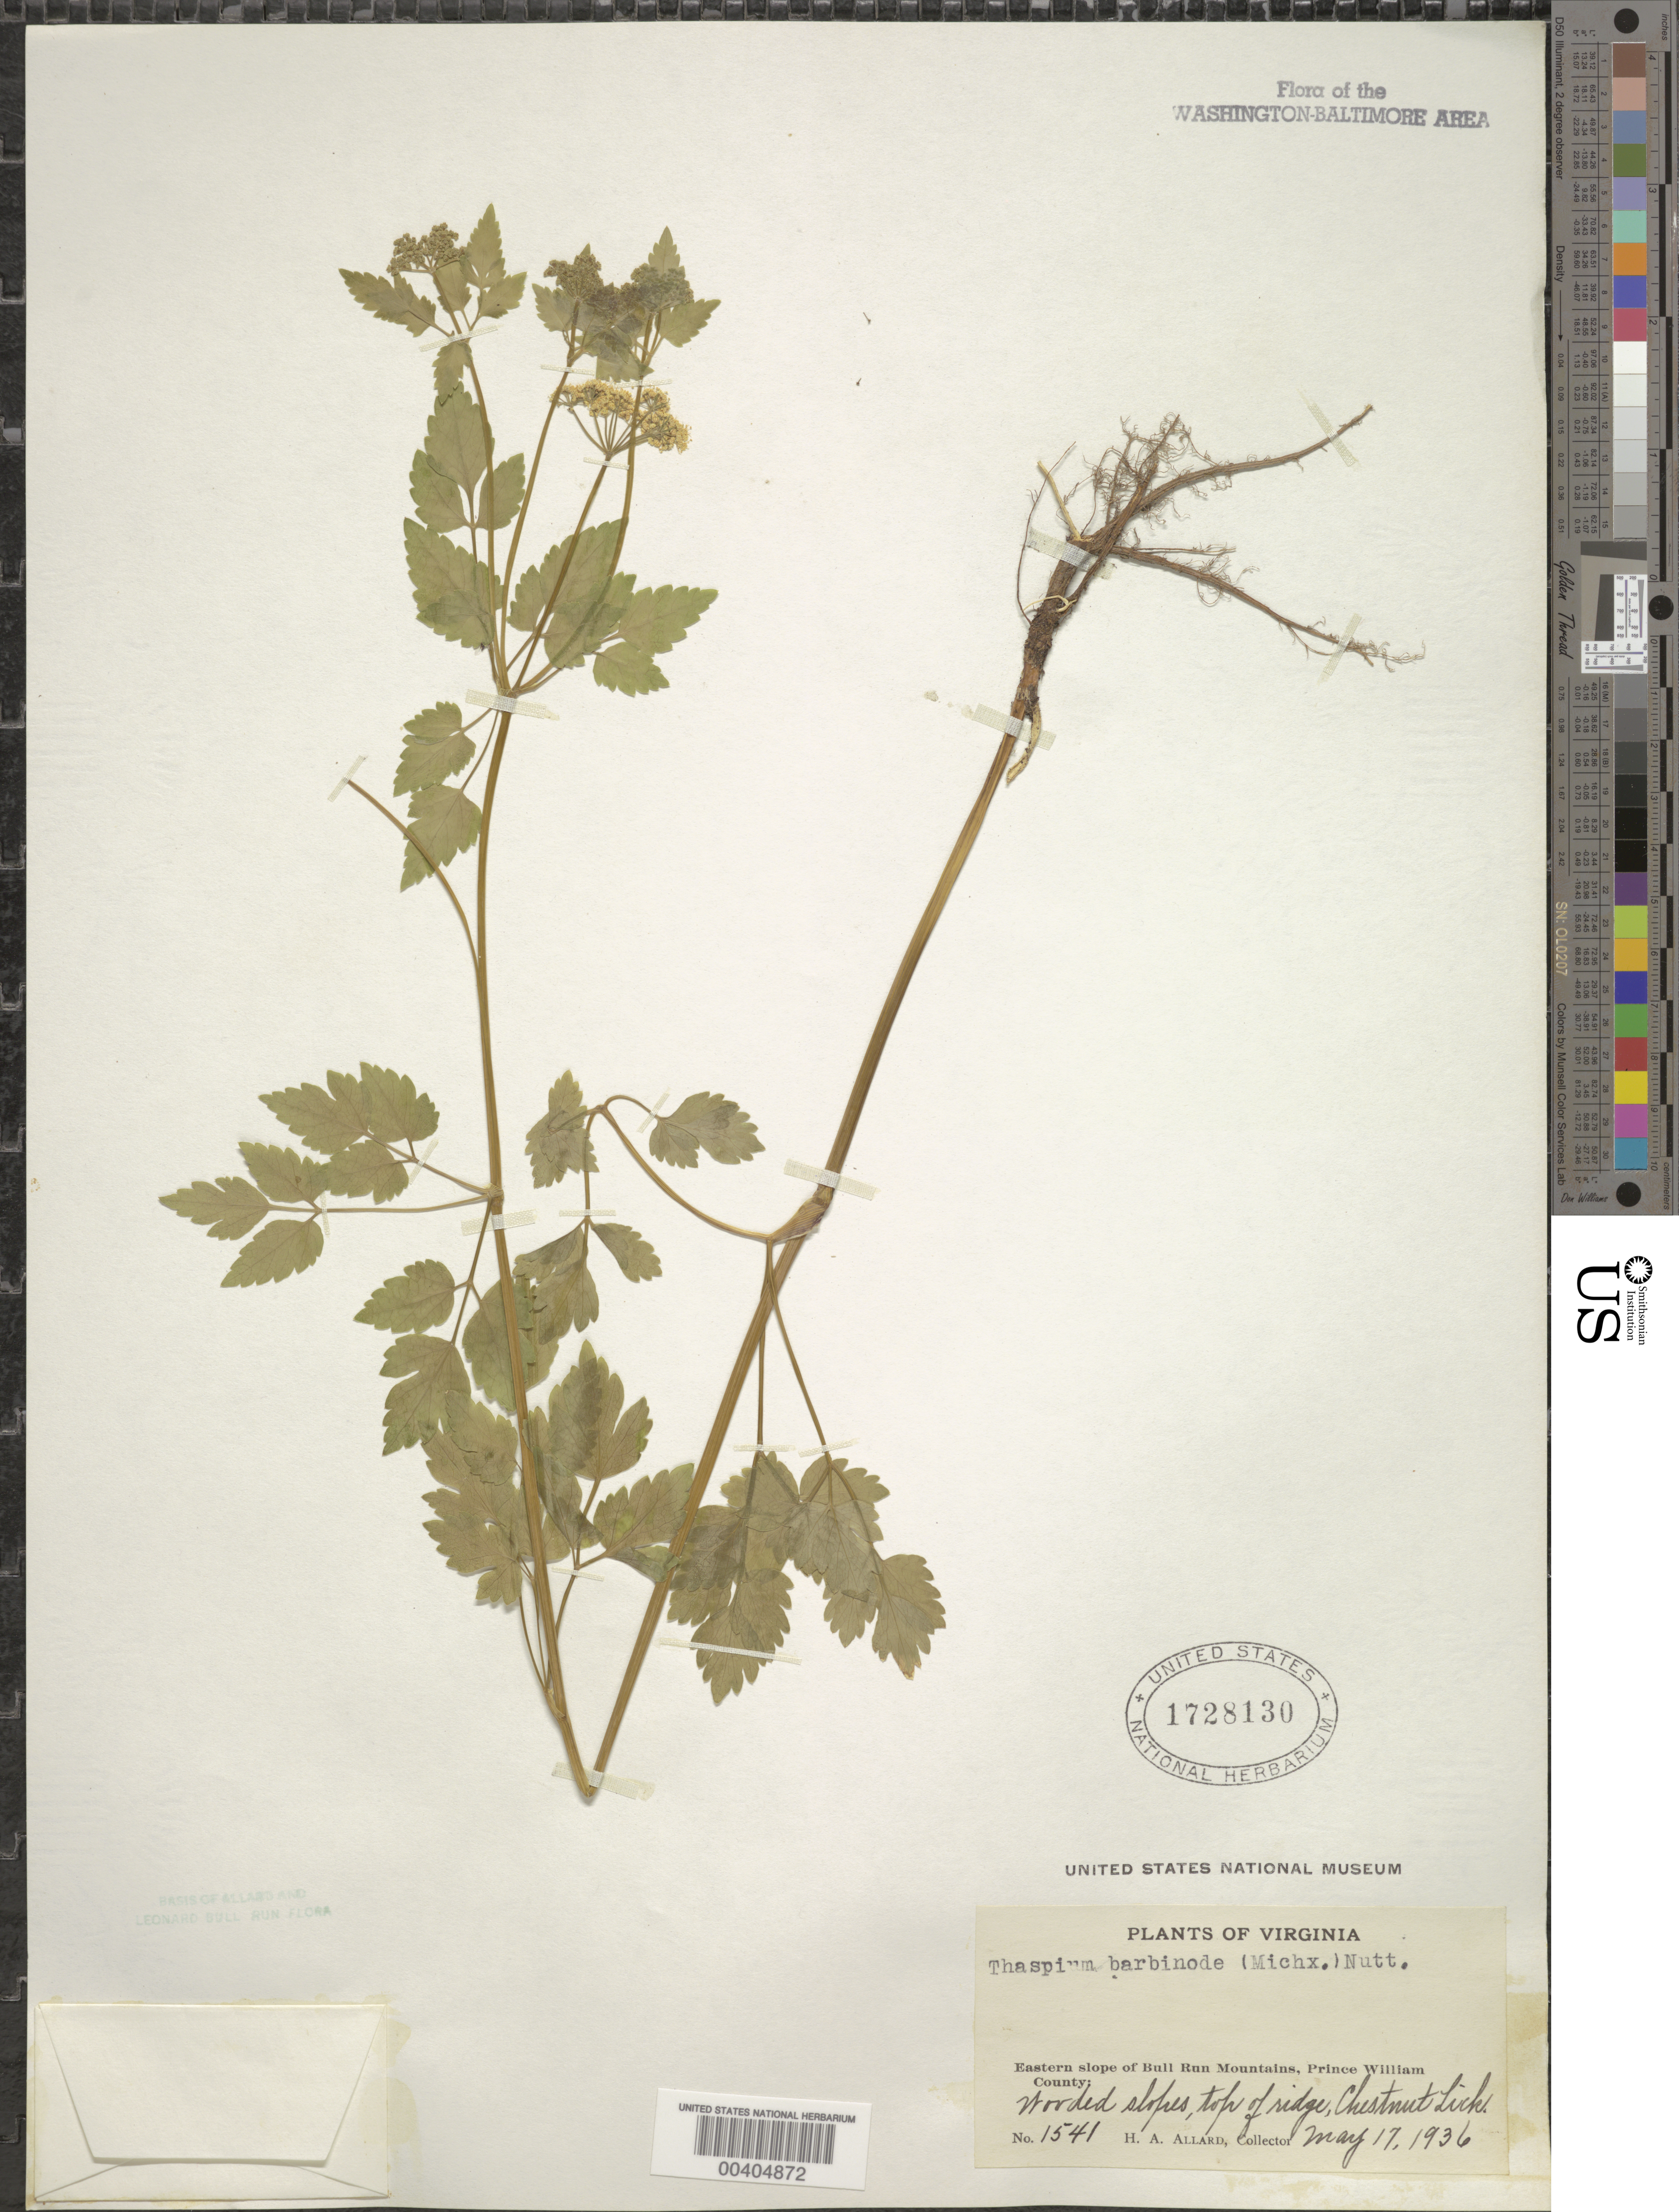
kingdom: Plantae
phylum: Tracheophyta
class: Magnoliopsida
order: Apiales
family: Apiaceae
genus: Thaspium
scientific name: Thaspium barbinode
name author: (Michx.) Nutt.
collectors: H. A. Allard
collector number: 1541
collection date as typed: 17 May 1936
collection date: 1936-05-17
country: United States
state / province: Virginia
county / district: Prince William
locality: Chestnut Lick, eastern slope of Bull Run Mts.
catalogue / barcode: US 1728130